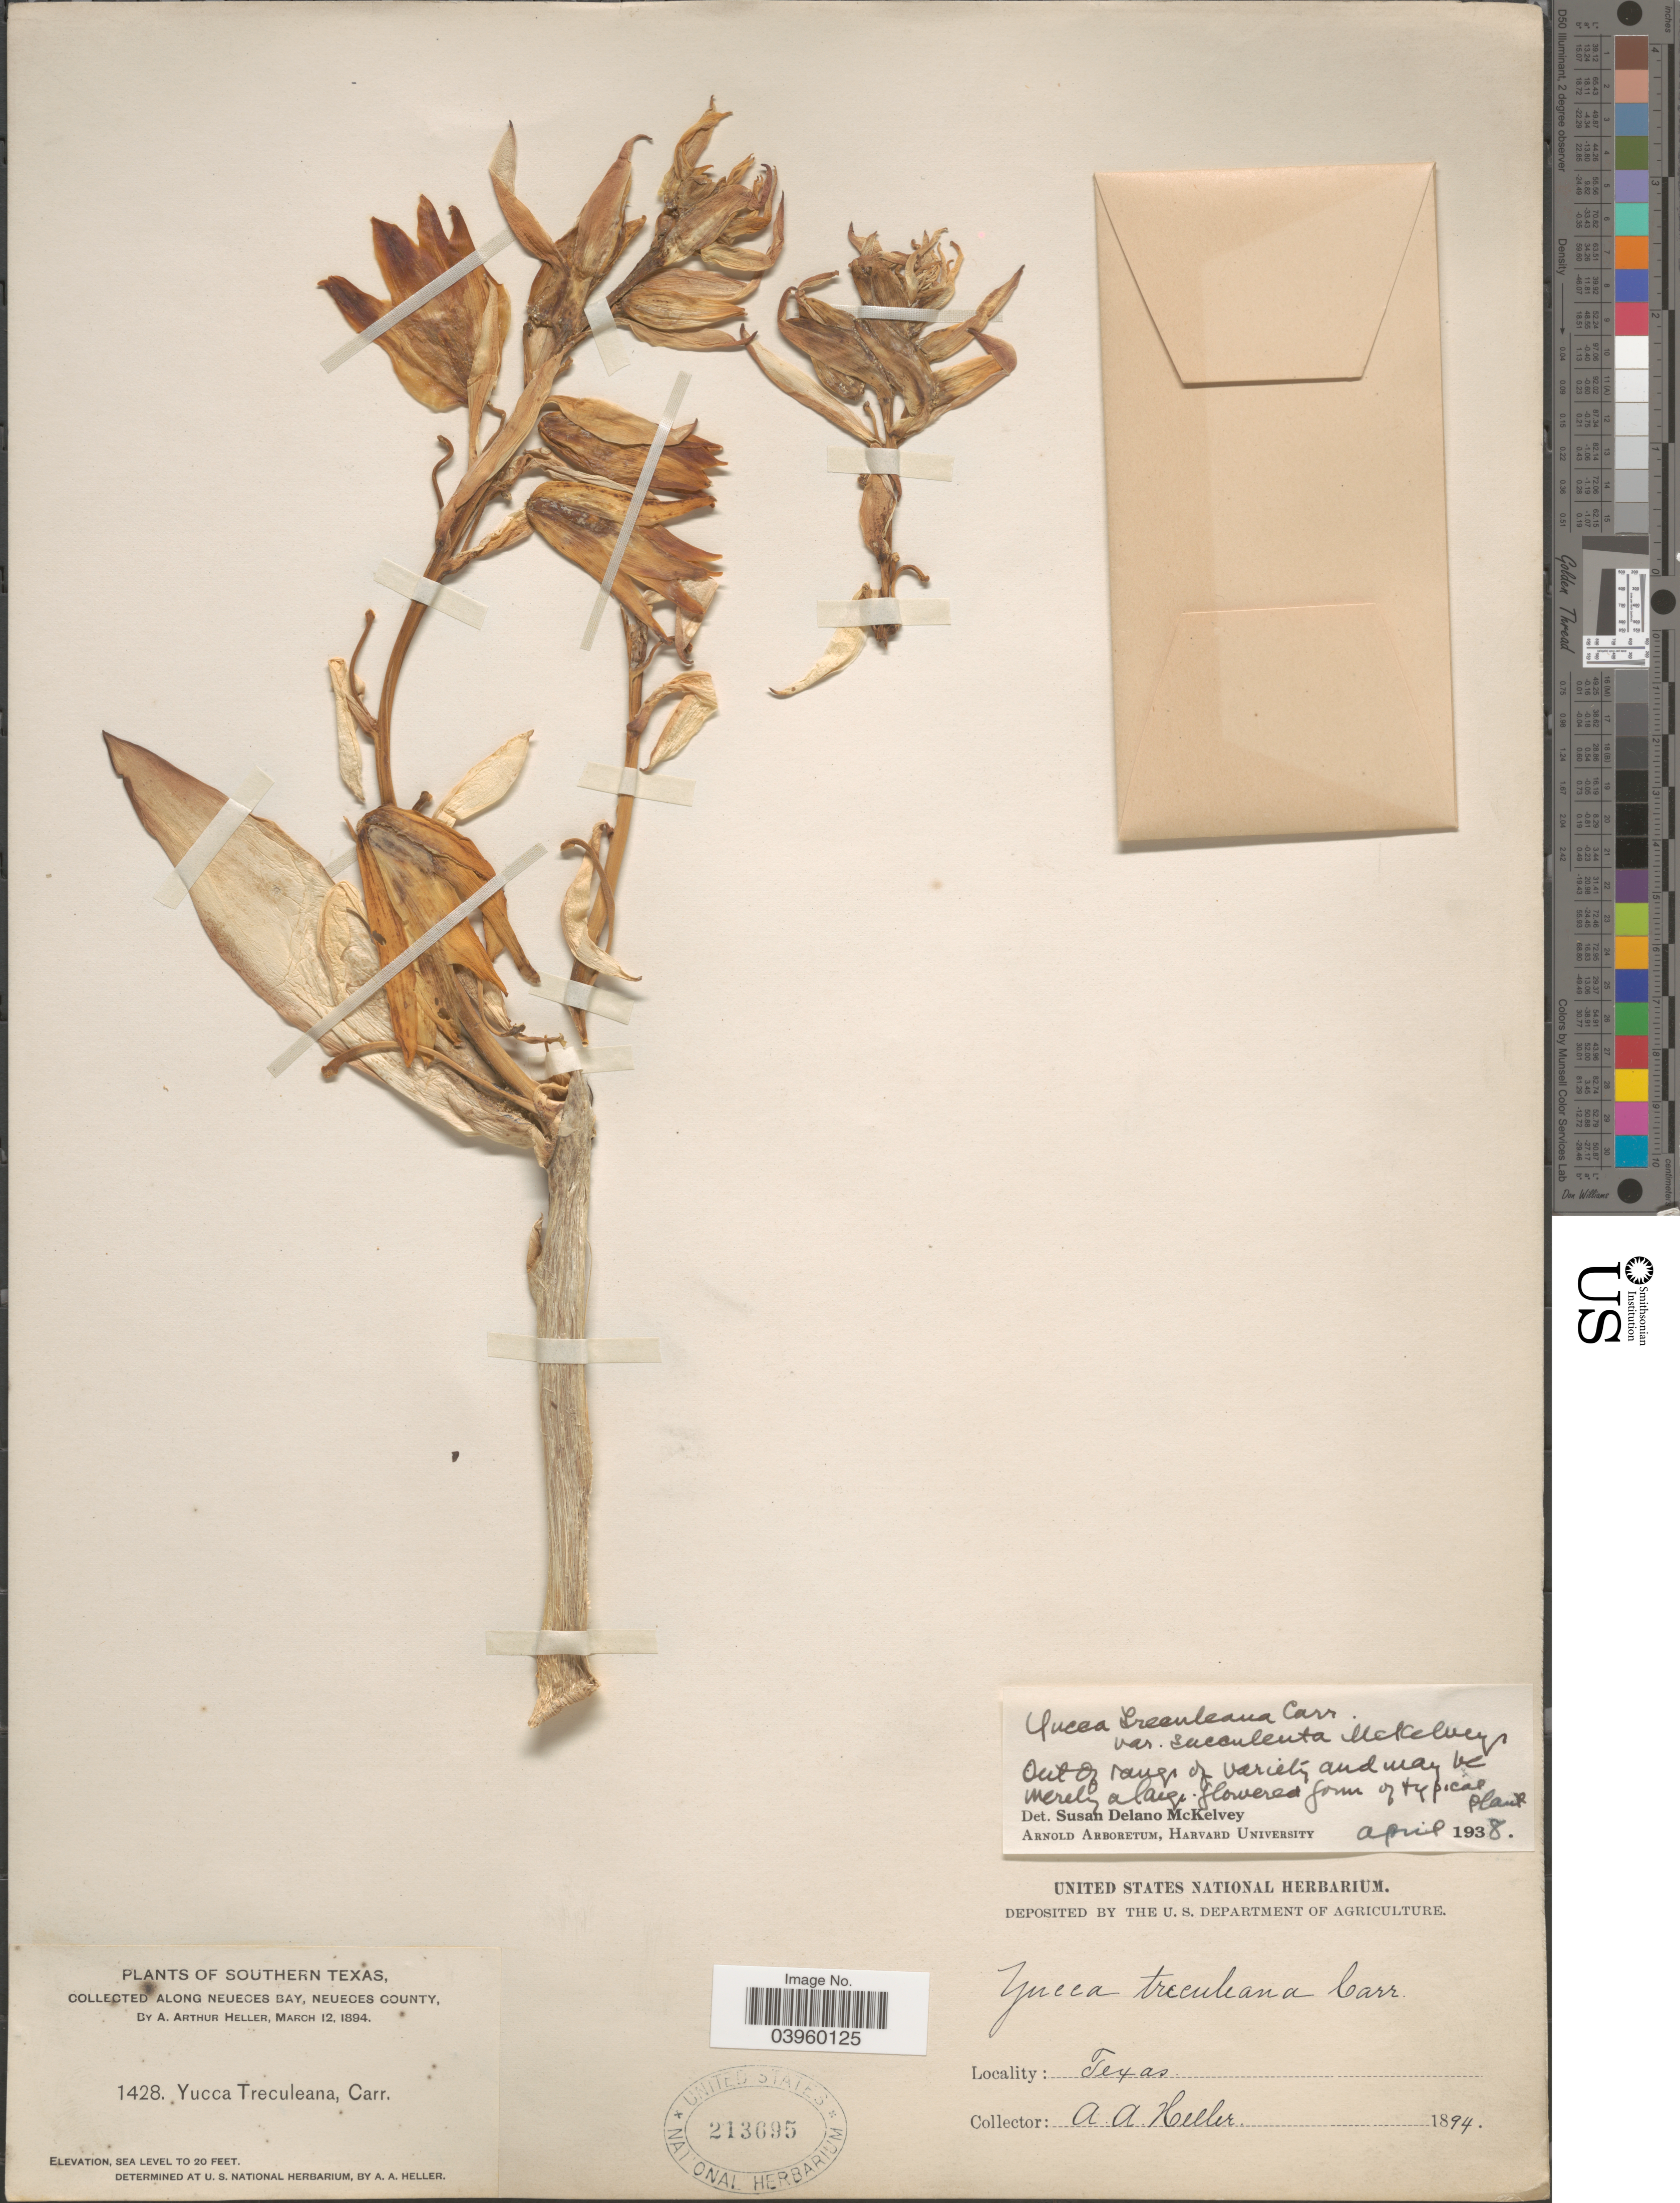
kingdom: Plantae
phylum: Tracheophyta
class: Liliopsida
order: Asparagales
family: Asparagaceae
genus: Yucca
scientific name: Yucca treculeana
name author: Carrière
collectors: A. A. Heller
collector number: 1428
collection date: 1894-03-12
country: United States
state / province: Texas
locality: Southern Texas, along Neueces Bay, Neueces County.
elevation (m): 0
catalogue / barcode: US 213695